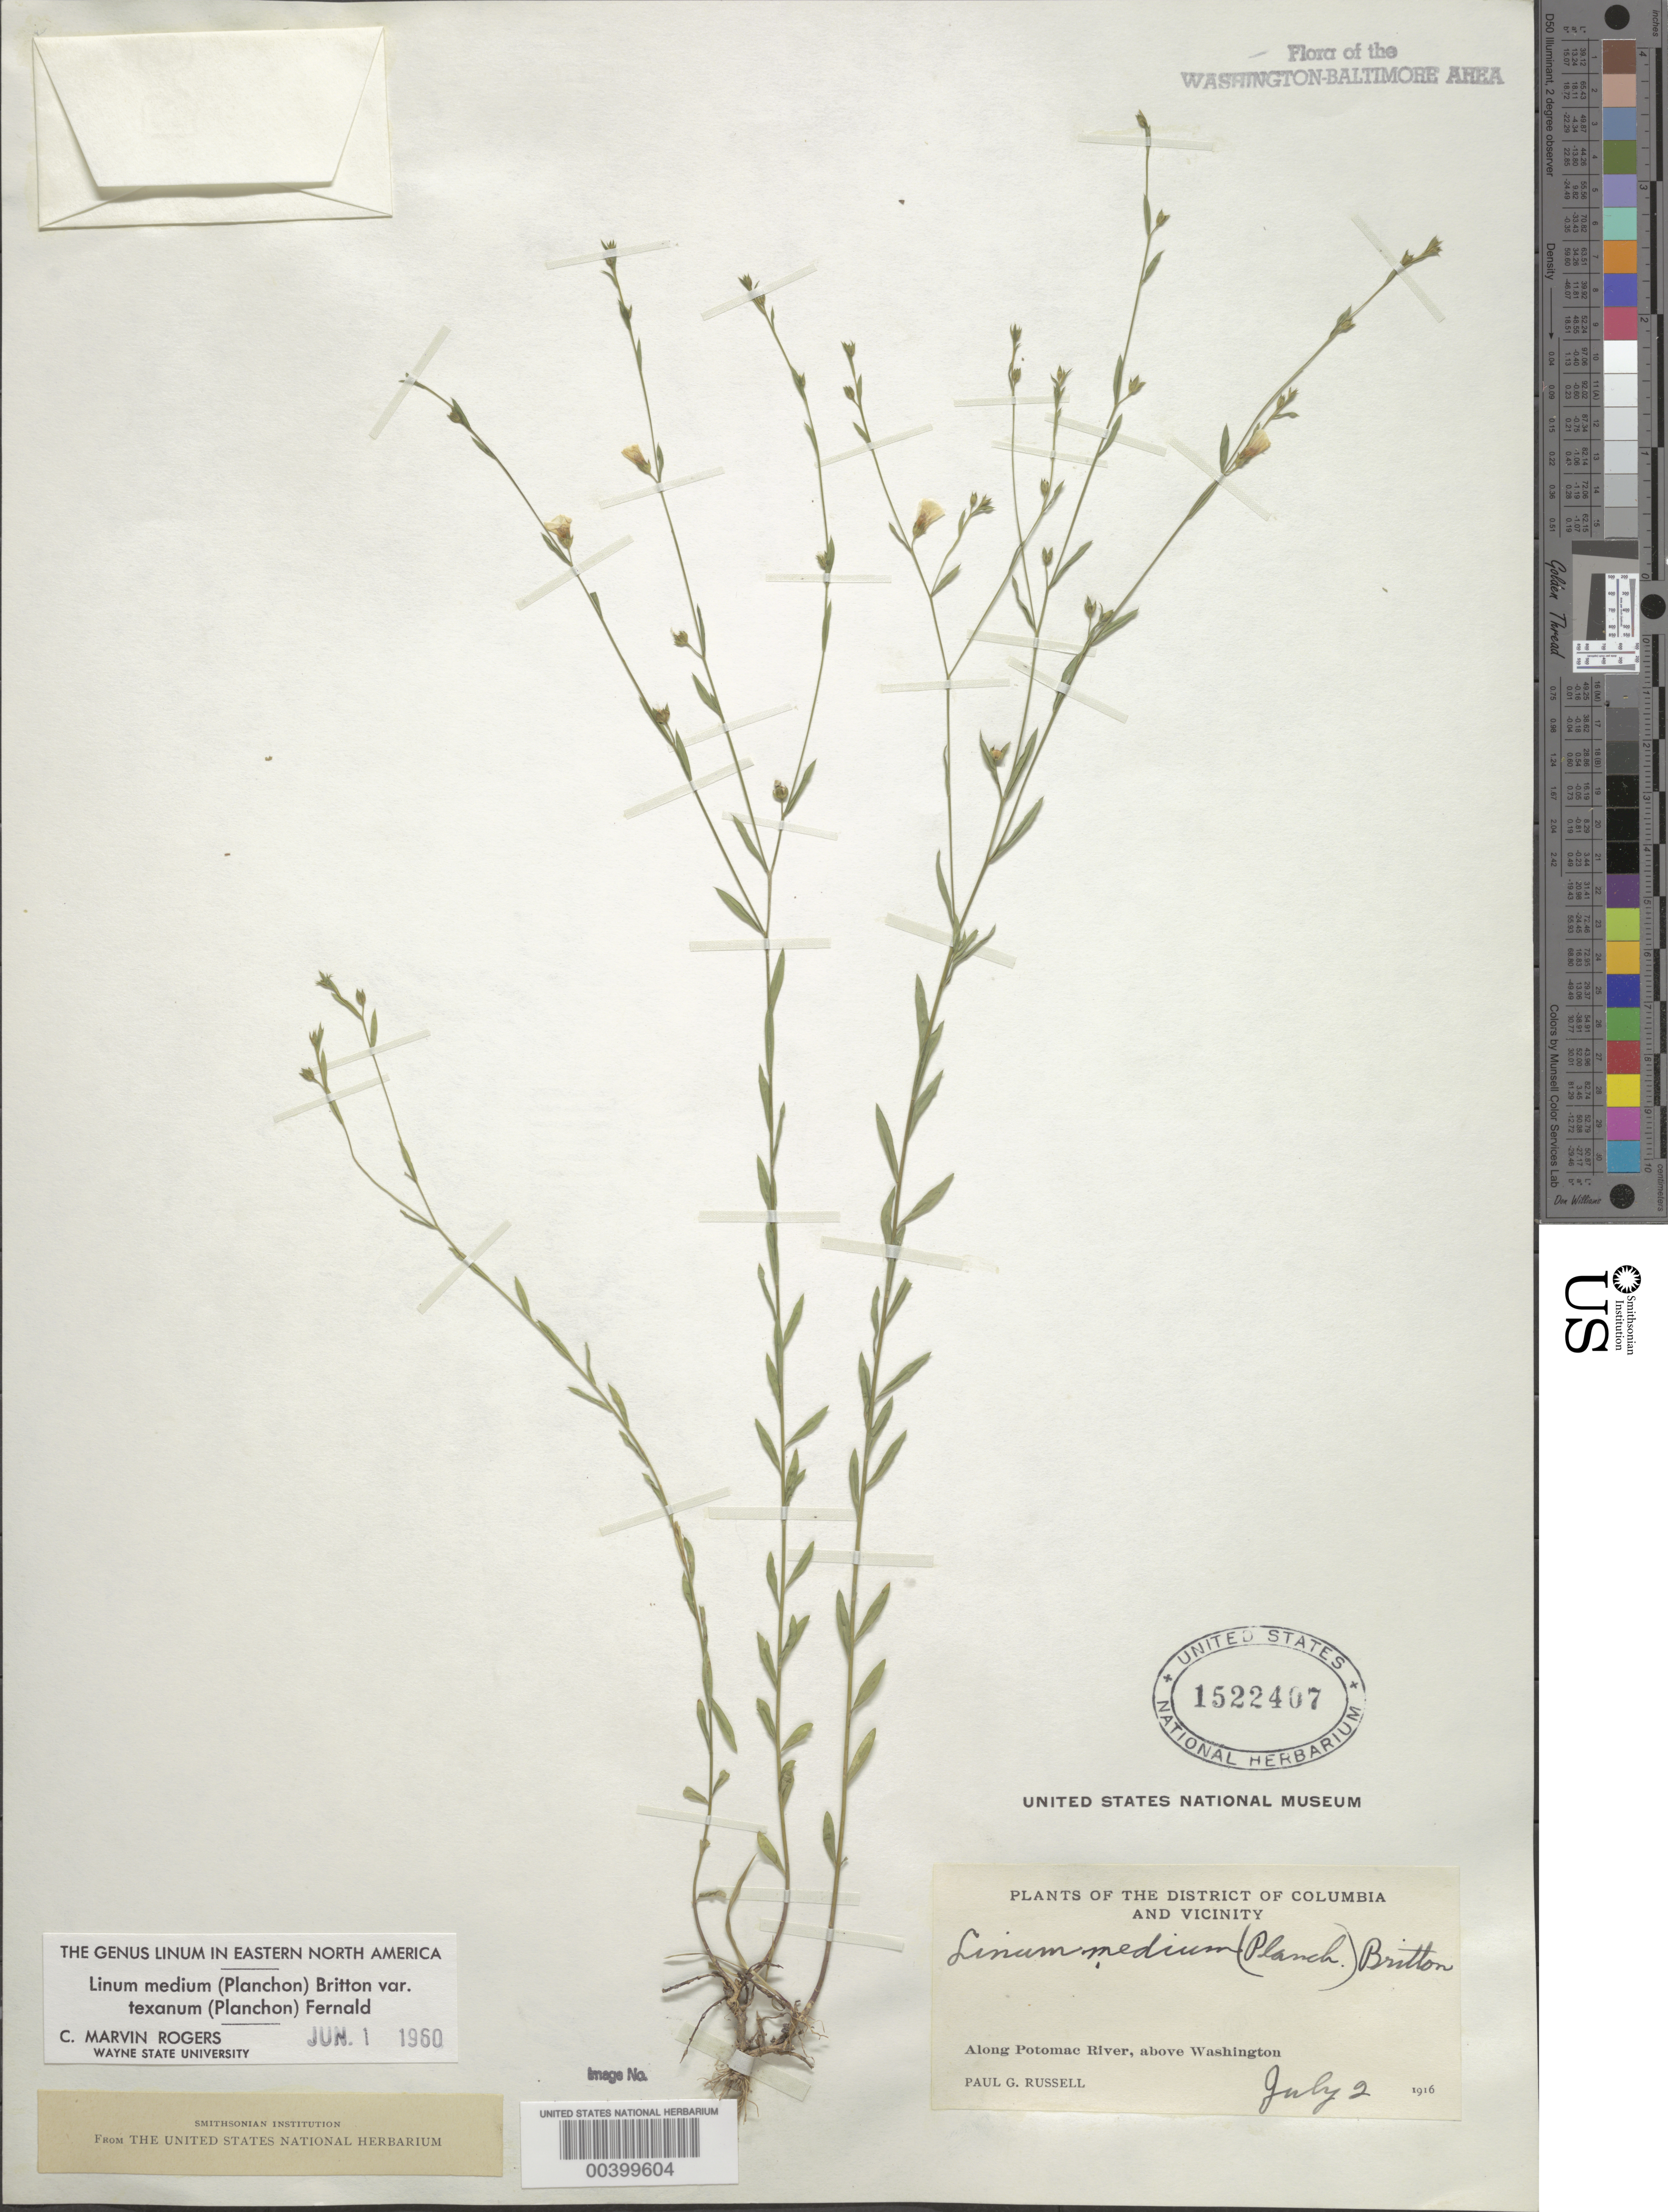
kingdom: Plantae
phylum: Tracheophyta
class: Magnoliopsida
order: Malpighiales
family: Linaceae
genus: Linum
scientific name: Linum medium var. texanum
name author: (Planch.) Fernald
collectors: P. G. Russell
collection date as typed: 02 Jul 1916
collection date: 1916-07-02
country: United States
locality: Above DC, Potomac River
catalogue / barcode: US 1522407